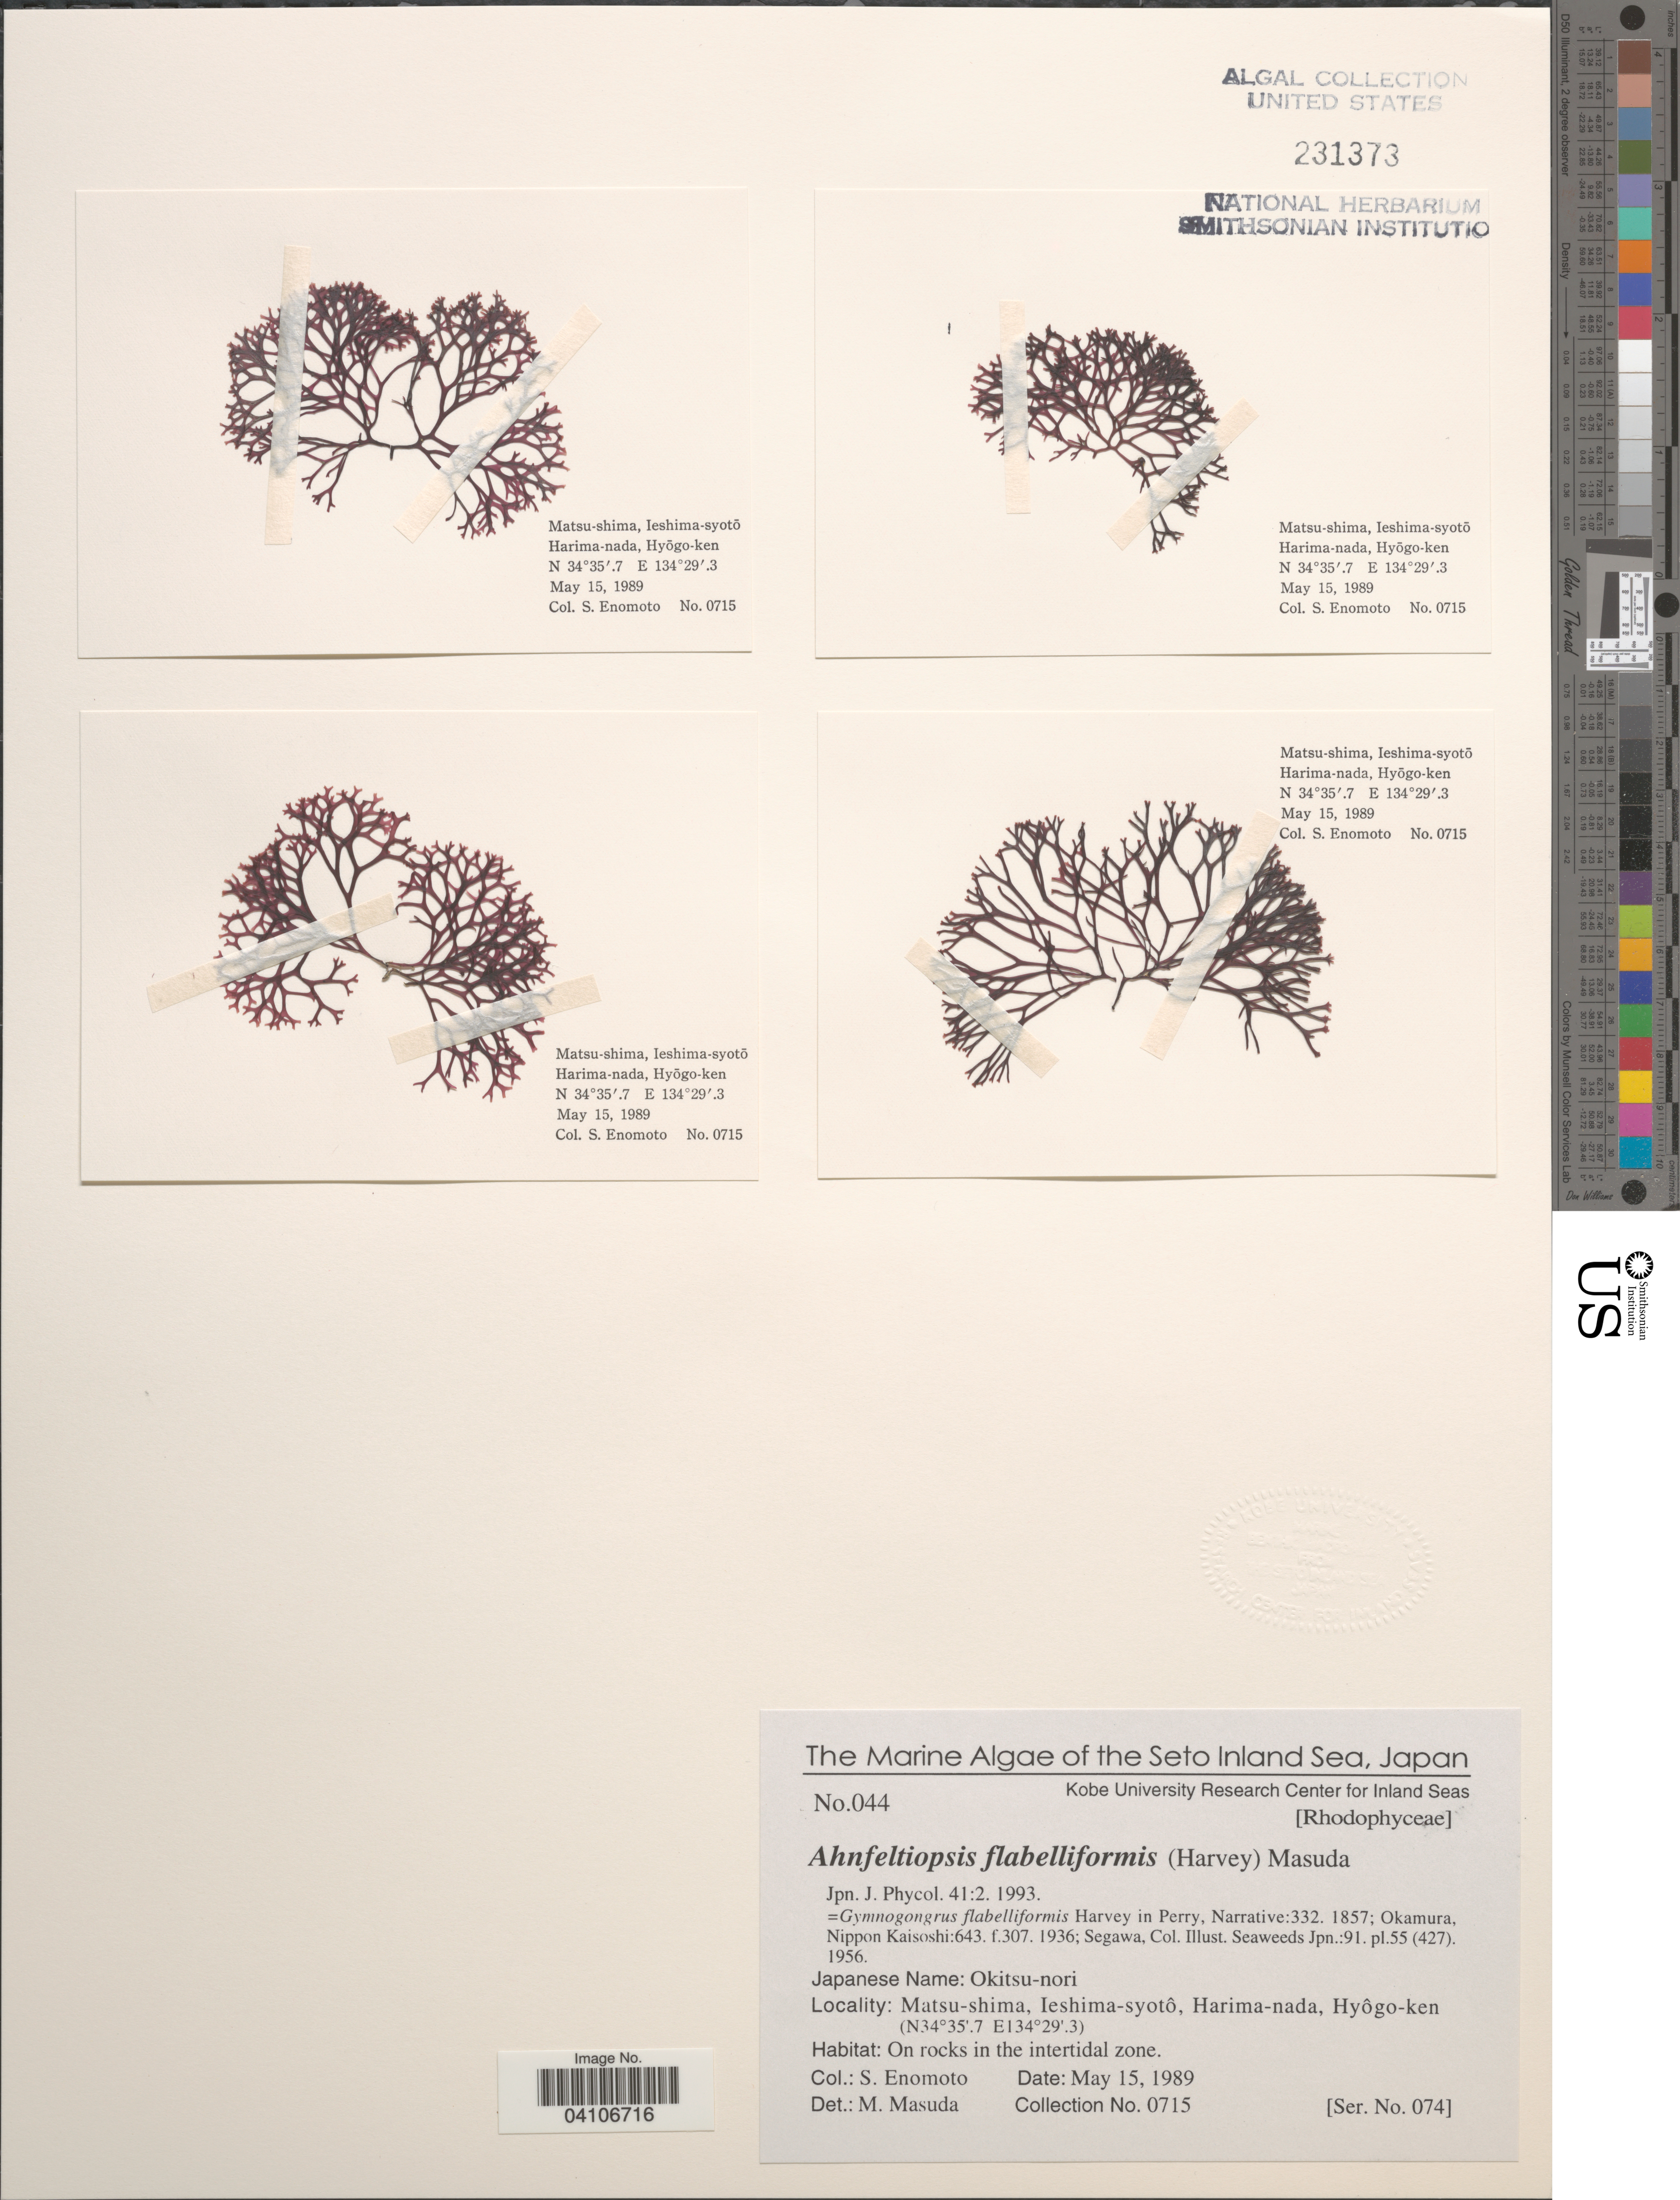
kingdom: Plantae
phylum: Rhodophyta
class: Florideophyceae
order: Gigartinales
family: Phyllophoraceae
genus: Ahnfeltiopsis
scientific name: Ahnfeltiopsis flabelliformis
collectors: S. Enomoto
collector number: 0715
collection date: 1989-05-15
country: Japan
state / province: Hyogo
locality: The Seto Inland Sea. Matsu-shima, Ieshima-syotô, Harima-nada, Hyôgo-ken.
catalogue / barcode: US 231373